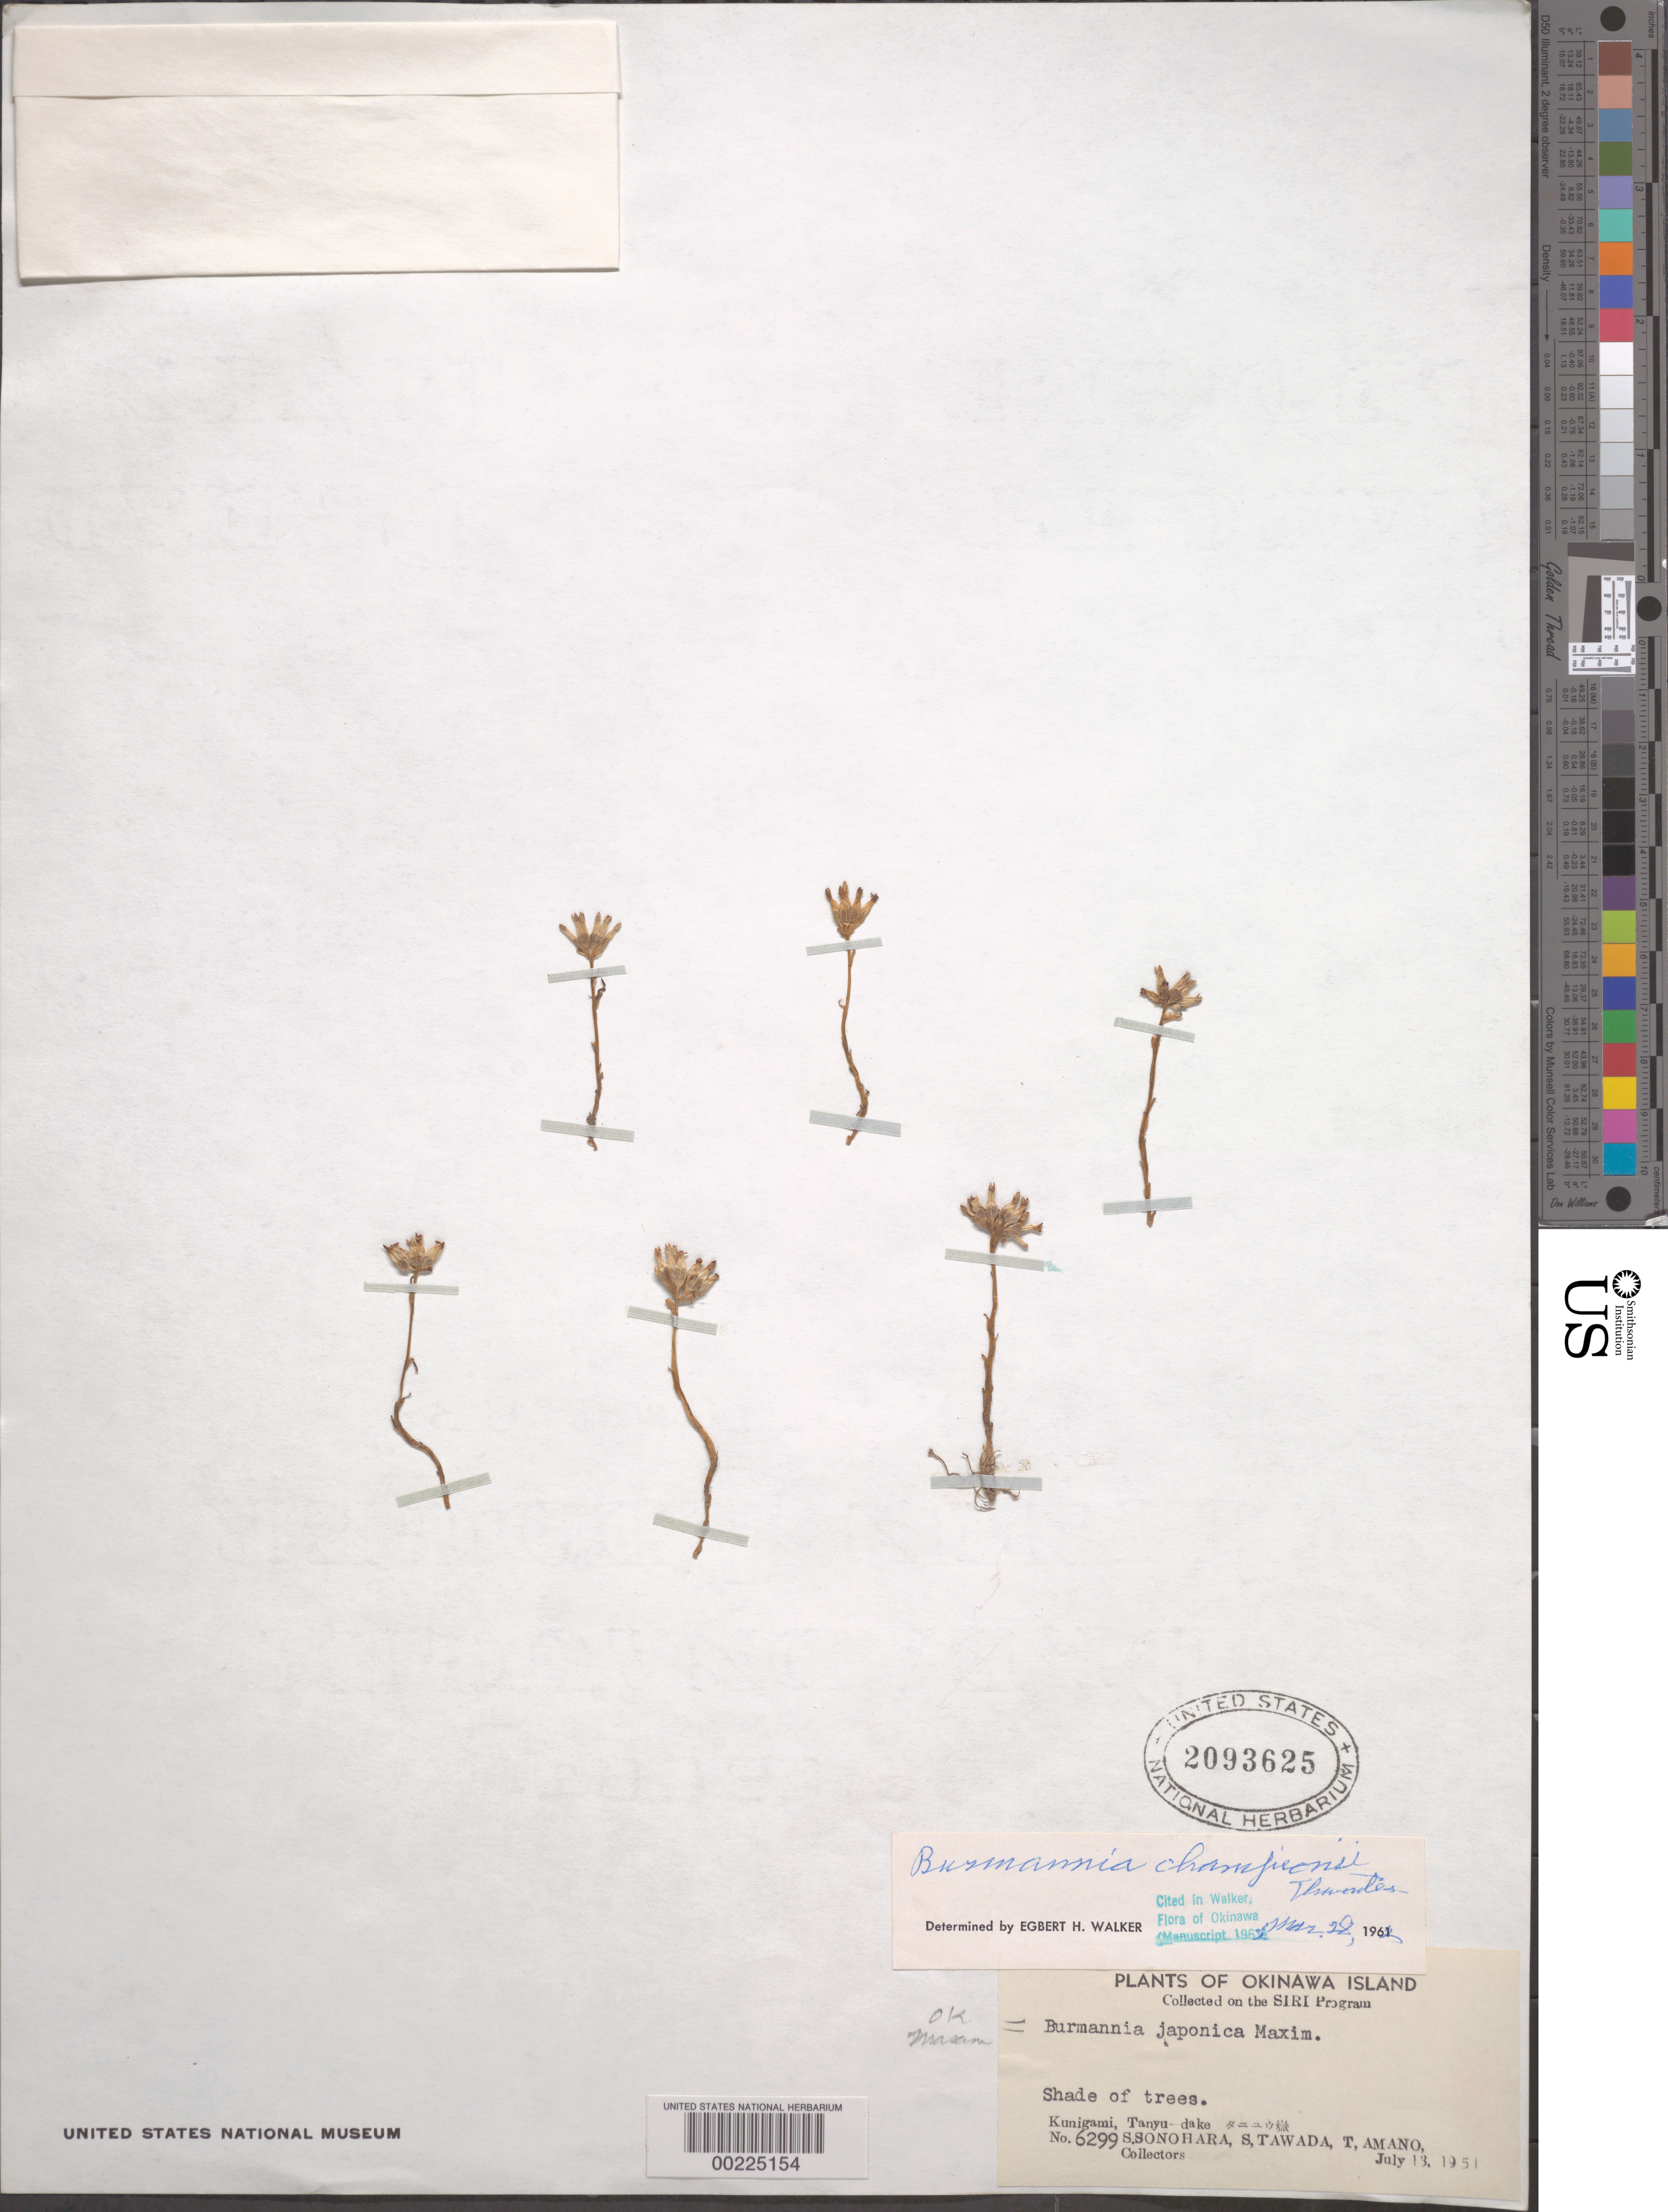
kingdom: Plantae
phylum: Tracheophyta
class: Liliopsida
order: Dioscoreales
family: Burmanniaceae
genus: Burmannia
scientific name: Burmannia championii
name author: Thwaites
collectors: S. Sonohara, S. Tawada & T. Amano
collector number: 6299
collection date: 1951-07-13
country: Japan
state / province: Okinawa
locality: Okinawa Island. Kunigami, Tanyu-dake X.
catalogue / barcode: US 2093625